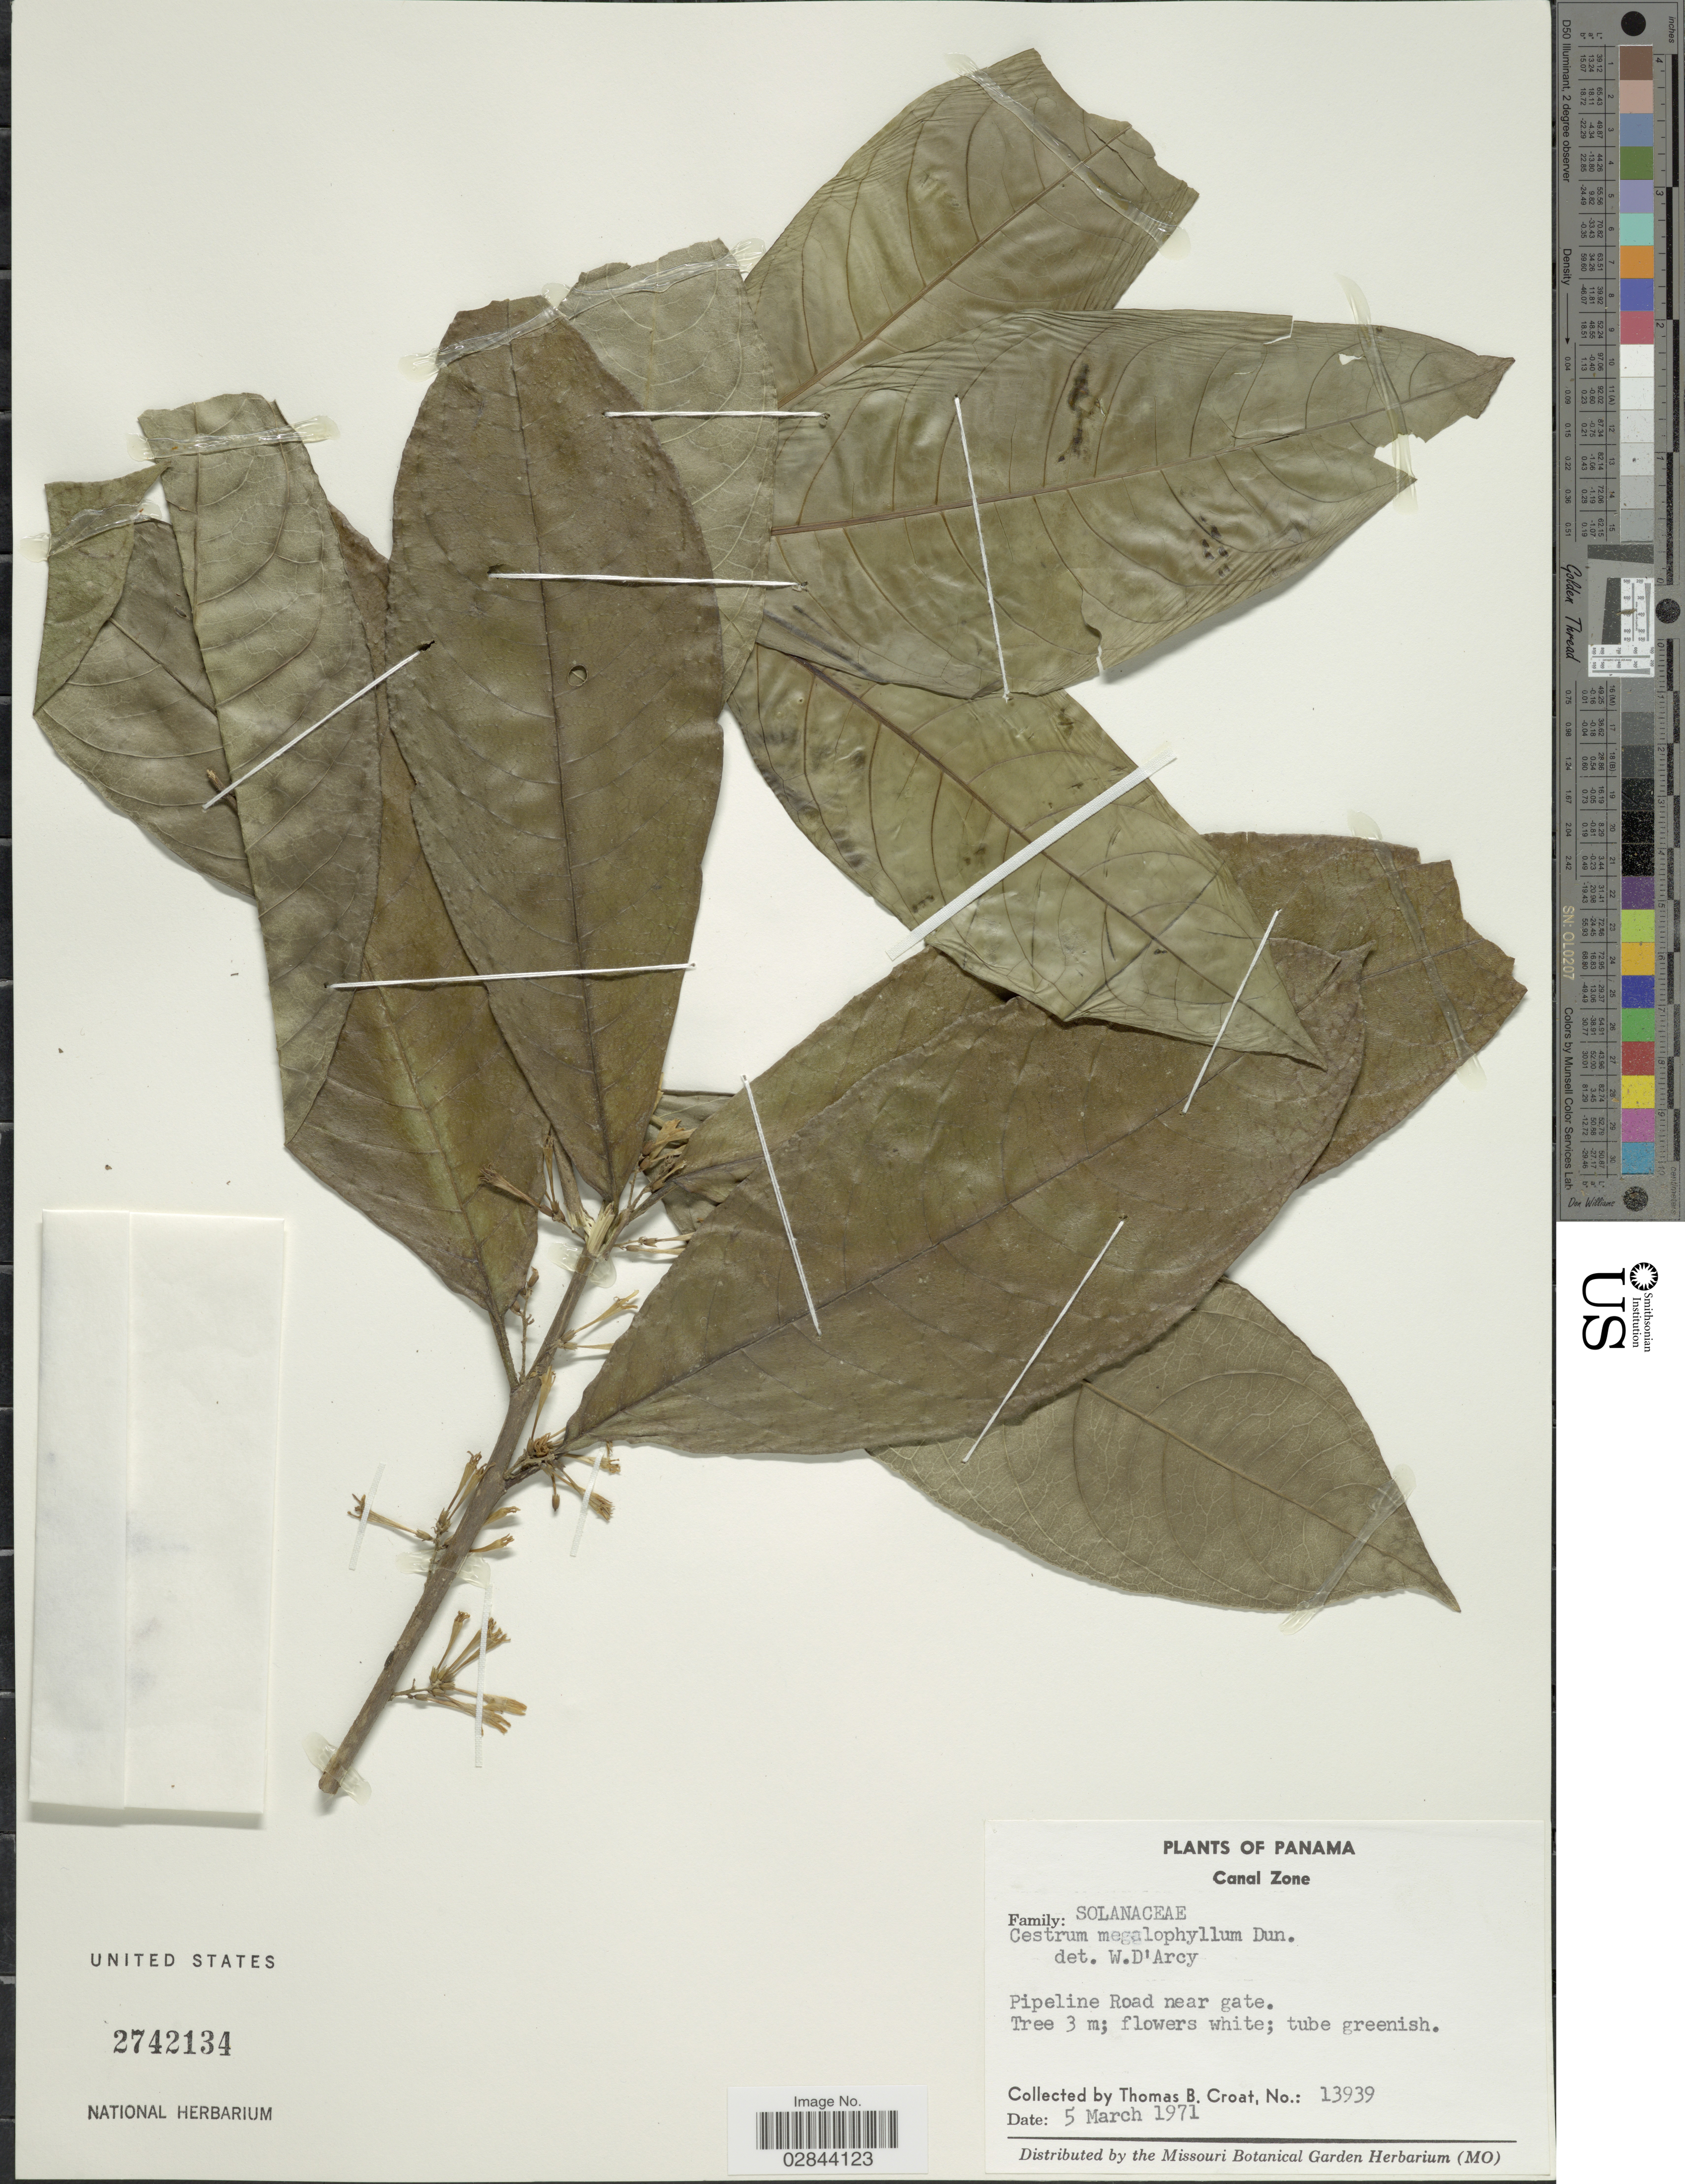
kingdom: Plantae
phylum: Tracheophyta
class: Magnoliopsida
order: Solanales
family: Solanaceae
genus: Cestrum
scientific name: Cestrum megalophyllum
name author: Dunal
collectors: T. B. Croat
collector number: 13939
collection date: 1971-03-05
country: Panama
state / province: Colón / Panamá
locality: Canal Zone, Pipeline Road near gate.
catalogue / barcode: US 2742134